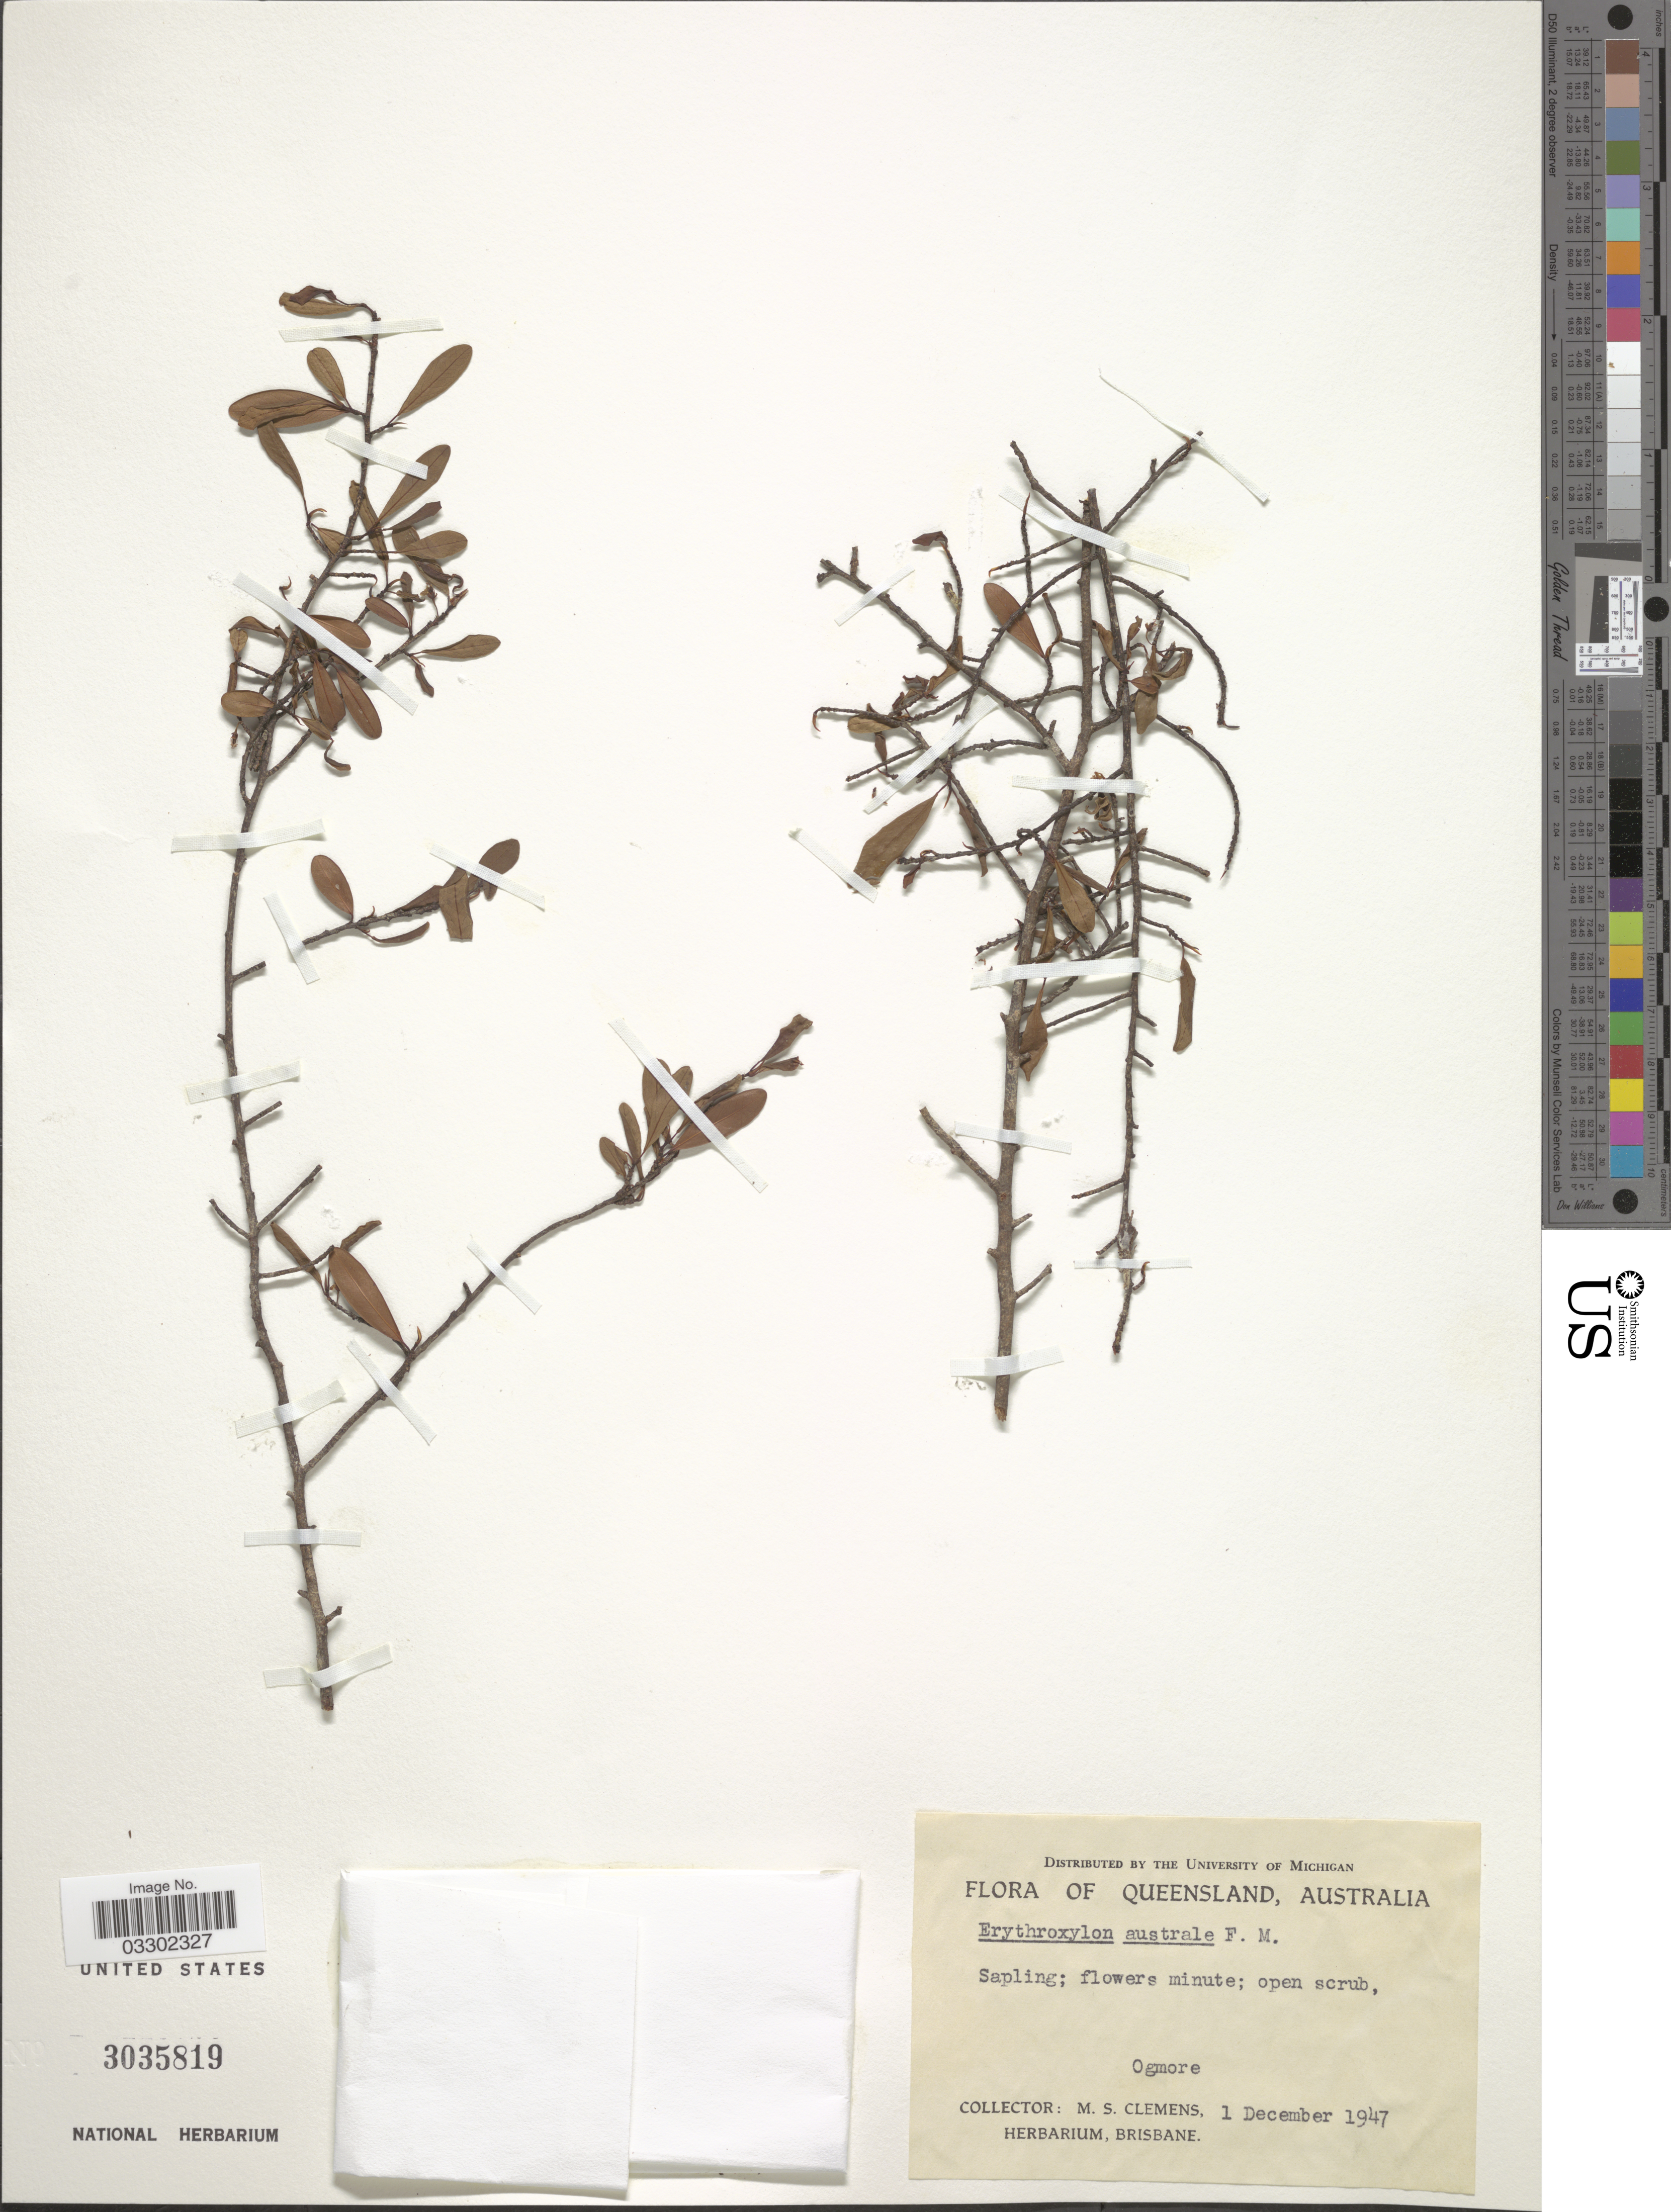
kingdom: Plantae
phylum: Tracheophyta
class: Magnoliopsida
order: Malpighiales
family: Erythroxylaceae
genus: Erythroxylum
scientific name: Erythroxylum australe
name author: F. Muell.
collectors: M. S. Clemens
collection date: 1947-12-01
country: Australia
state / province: Queensland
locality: Ogmore.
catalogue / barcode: US 3035819